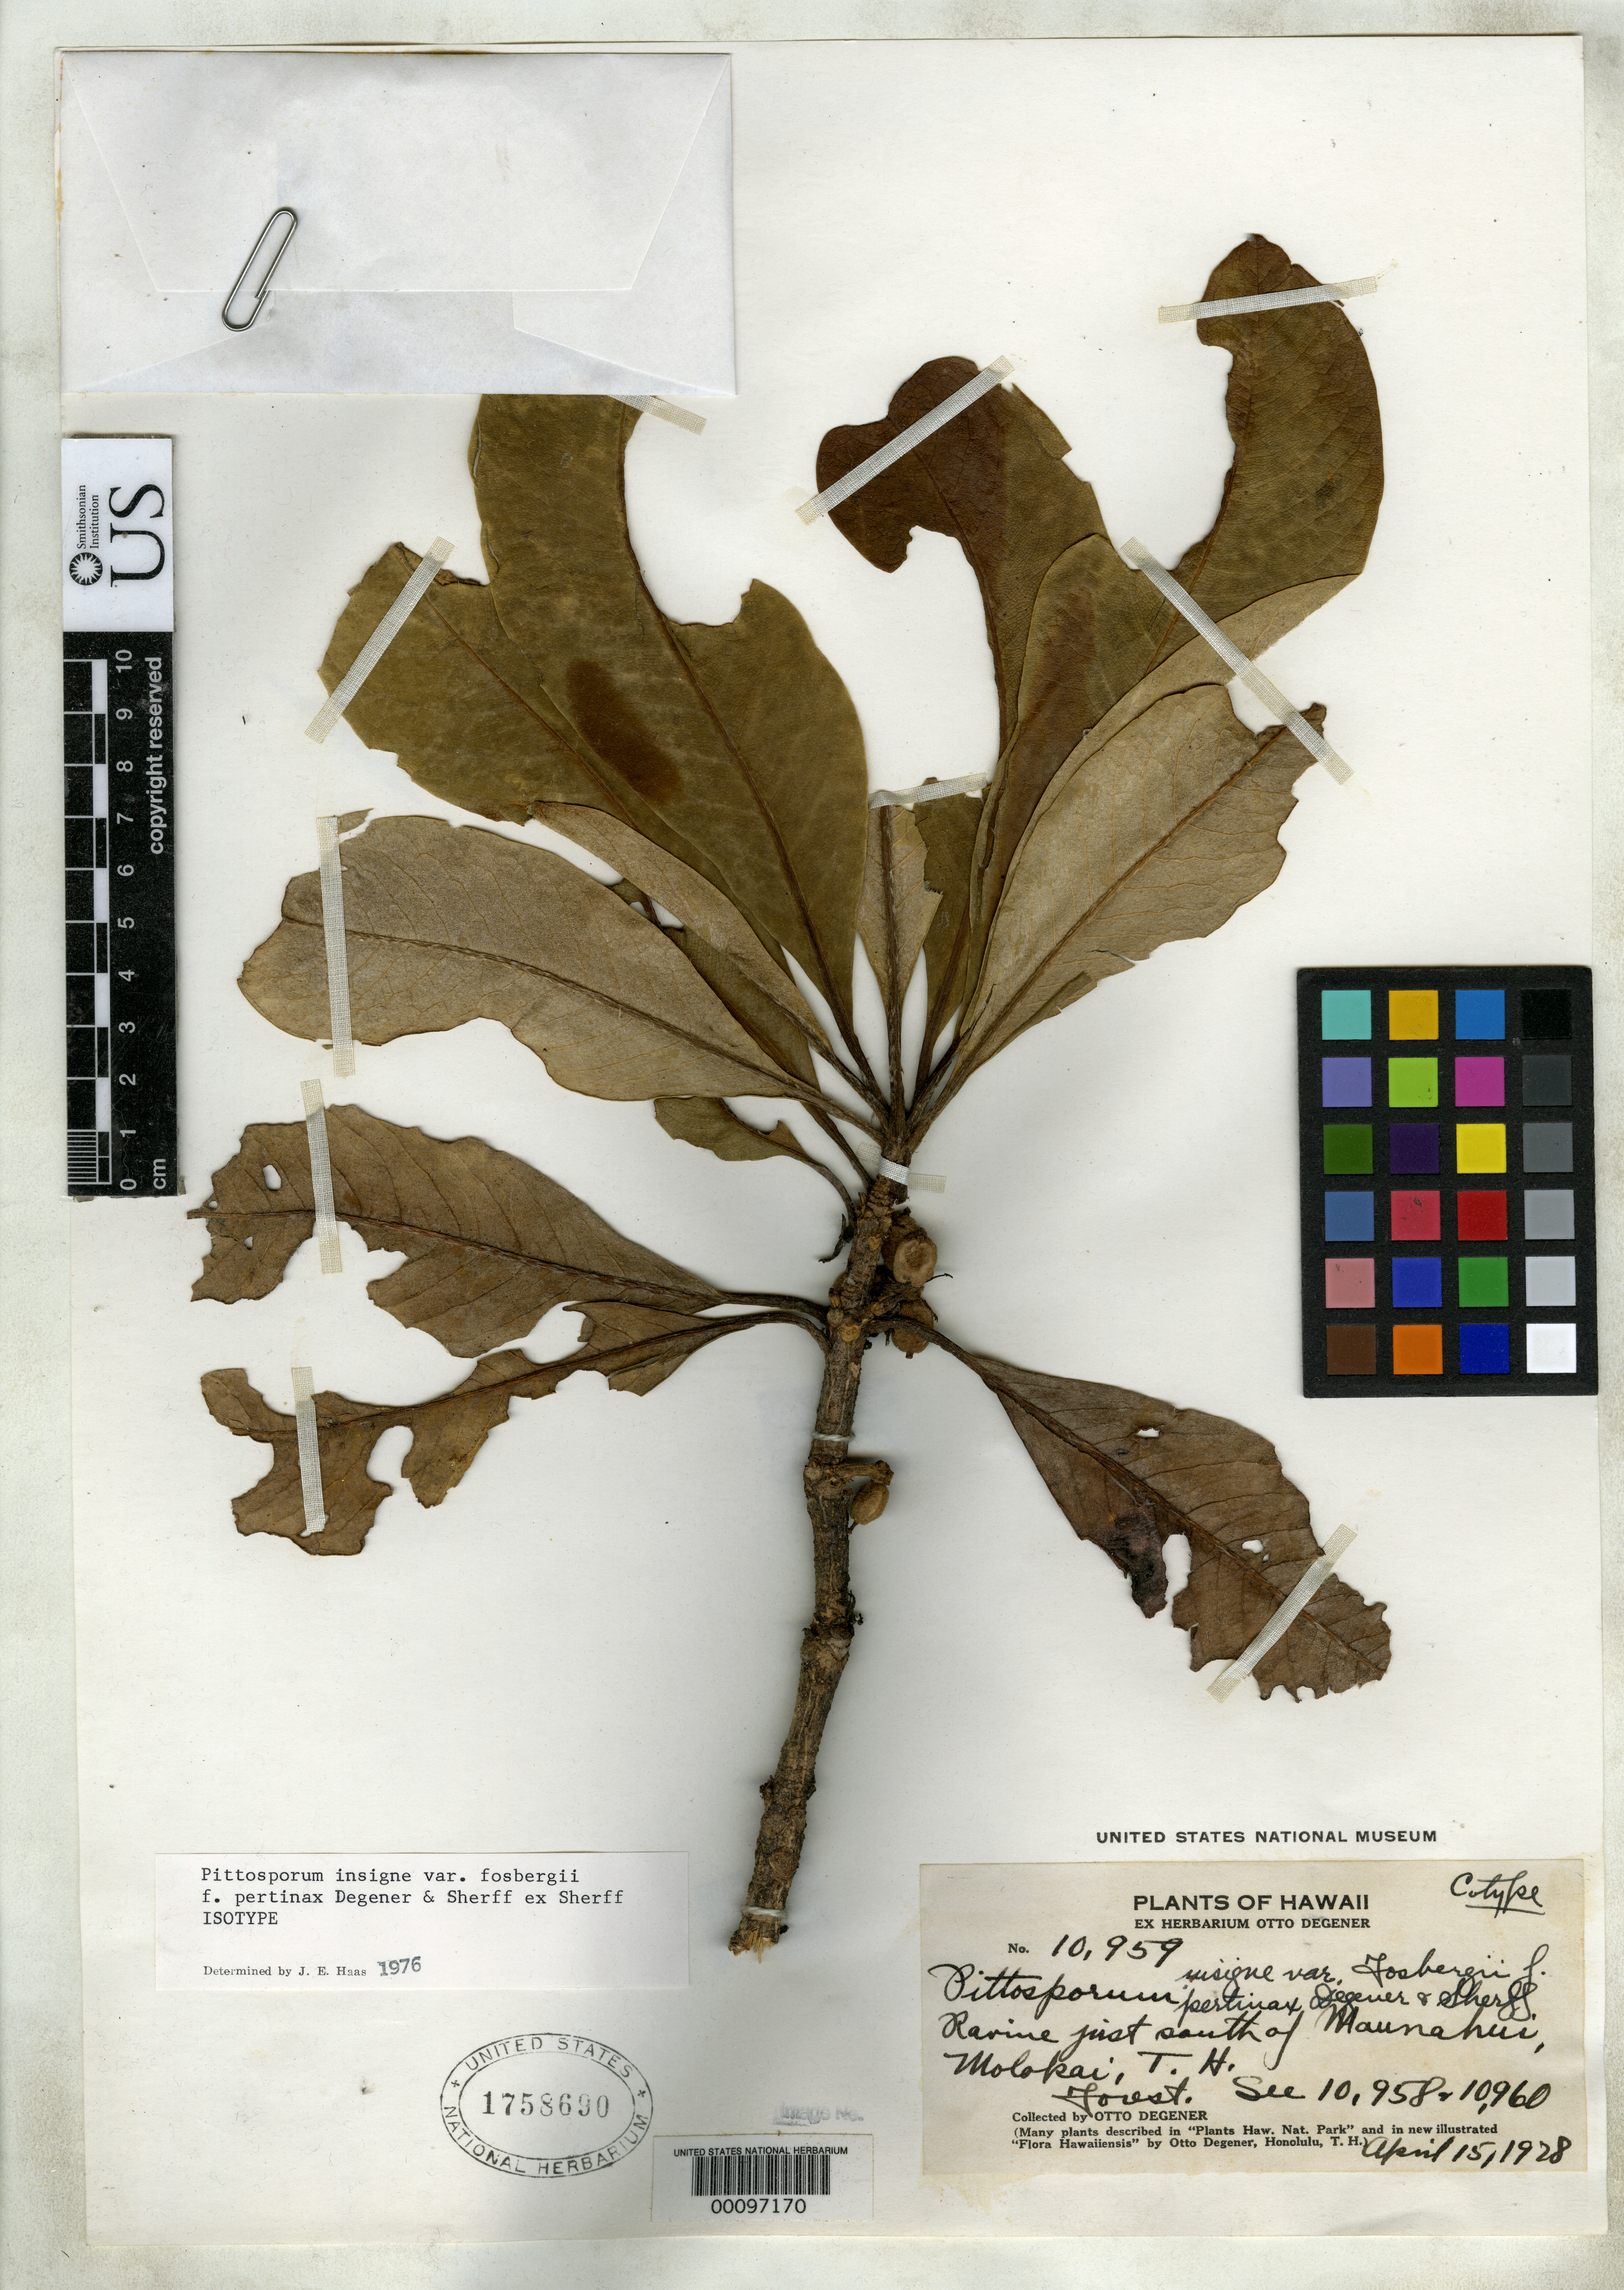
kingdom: Plantae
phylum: Tracheophyta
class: Magnoliopsida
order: Apiales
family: Pittosporaceae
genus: Pittosporum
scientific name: Pittosporum insigne f. pertinax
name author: O. Deg. & Sherff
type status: Isotype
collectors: O. Degener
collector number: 10959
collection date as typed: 15 Apr 1928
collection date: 1928-04-15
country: United States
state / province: Hawaii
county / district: Maui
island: Moloka'i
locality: South of Maunahui.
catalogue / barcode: US 1758690